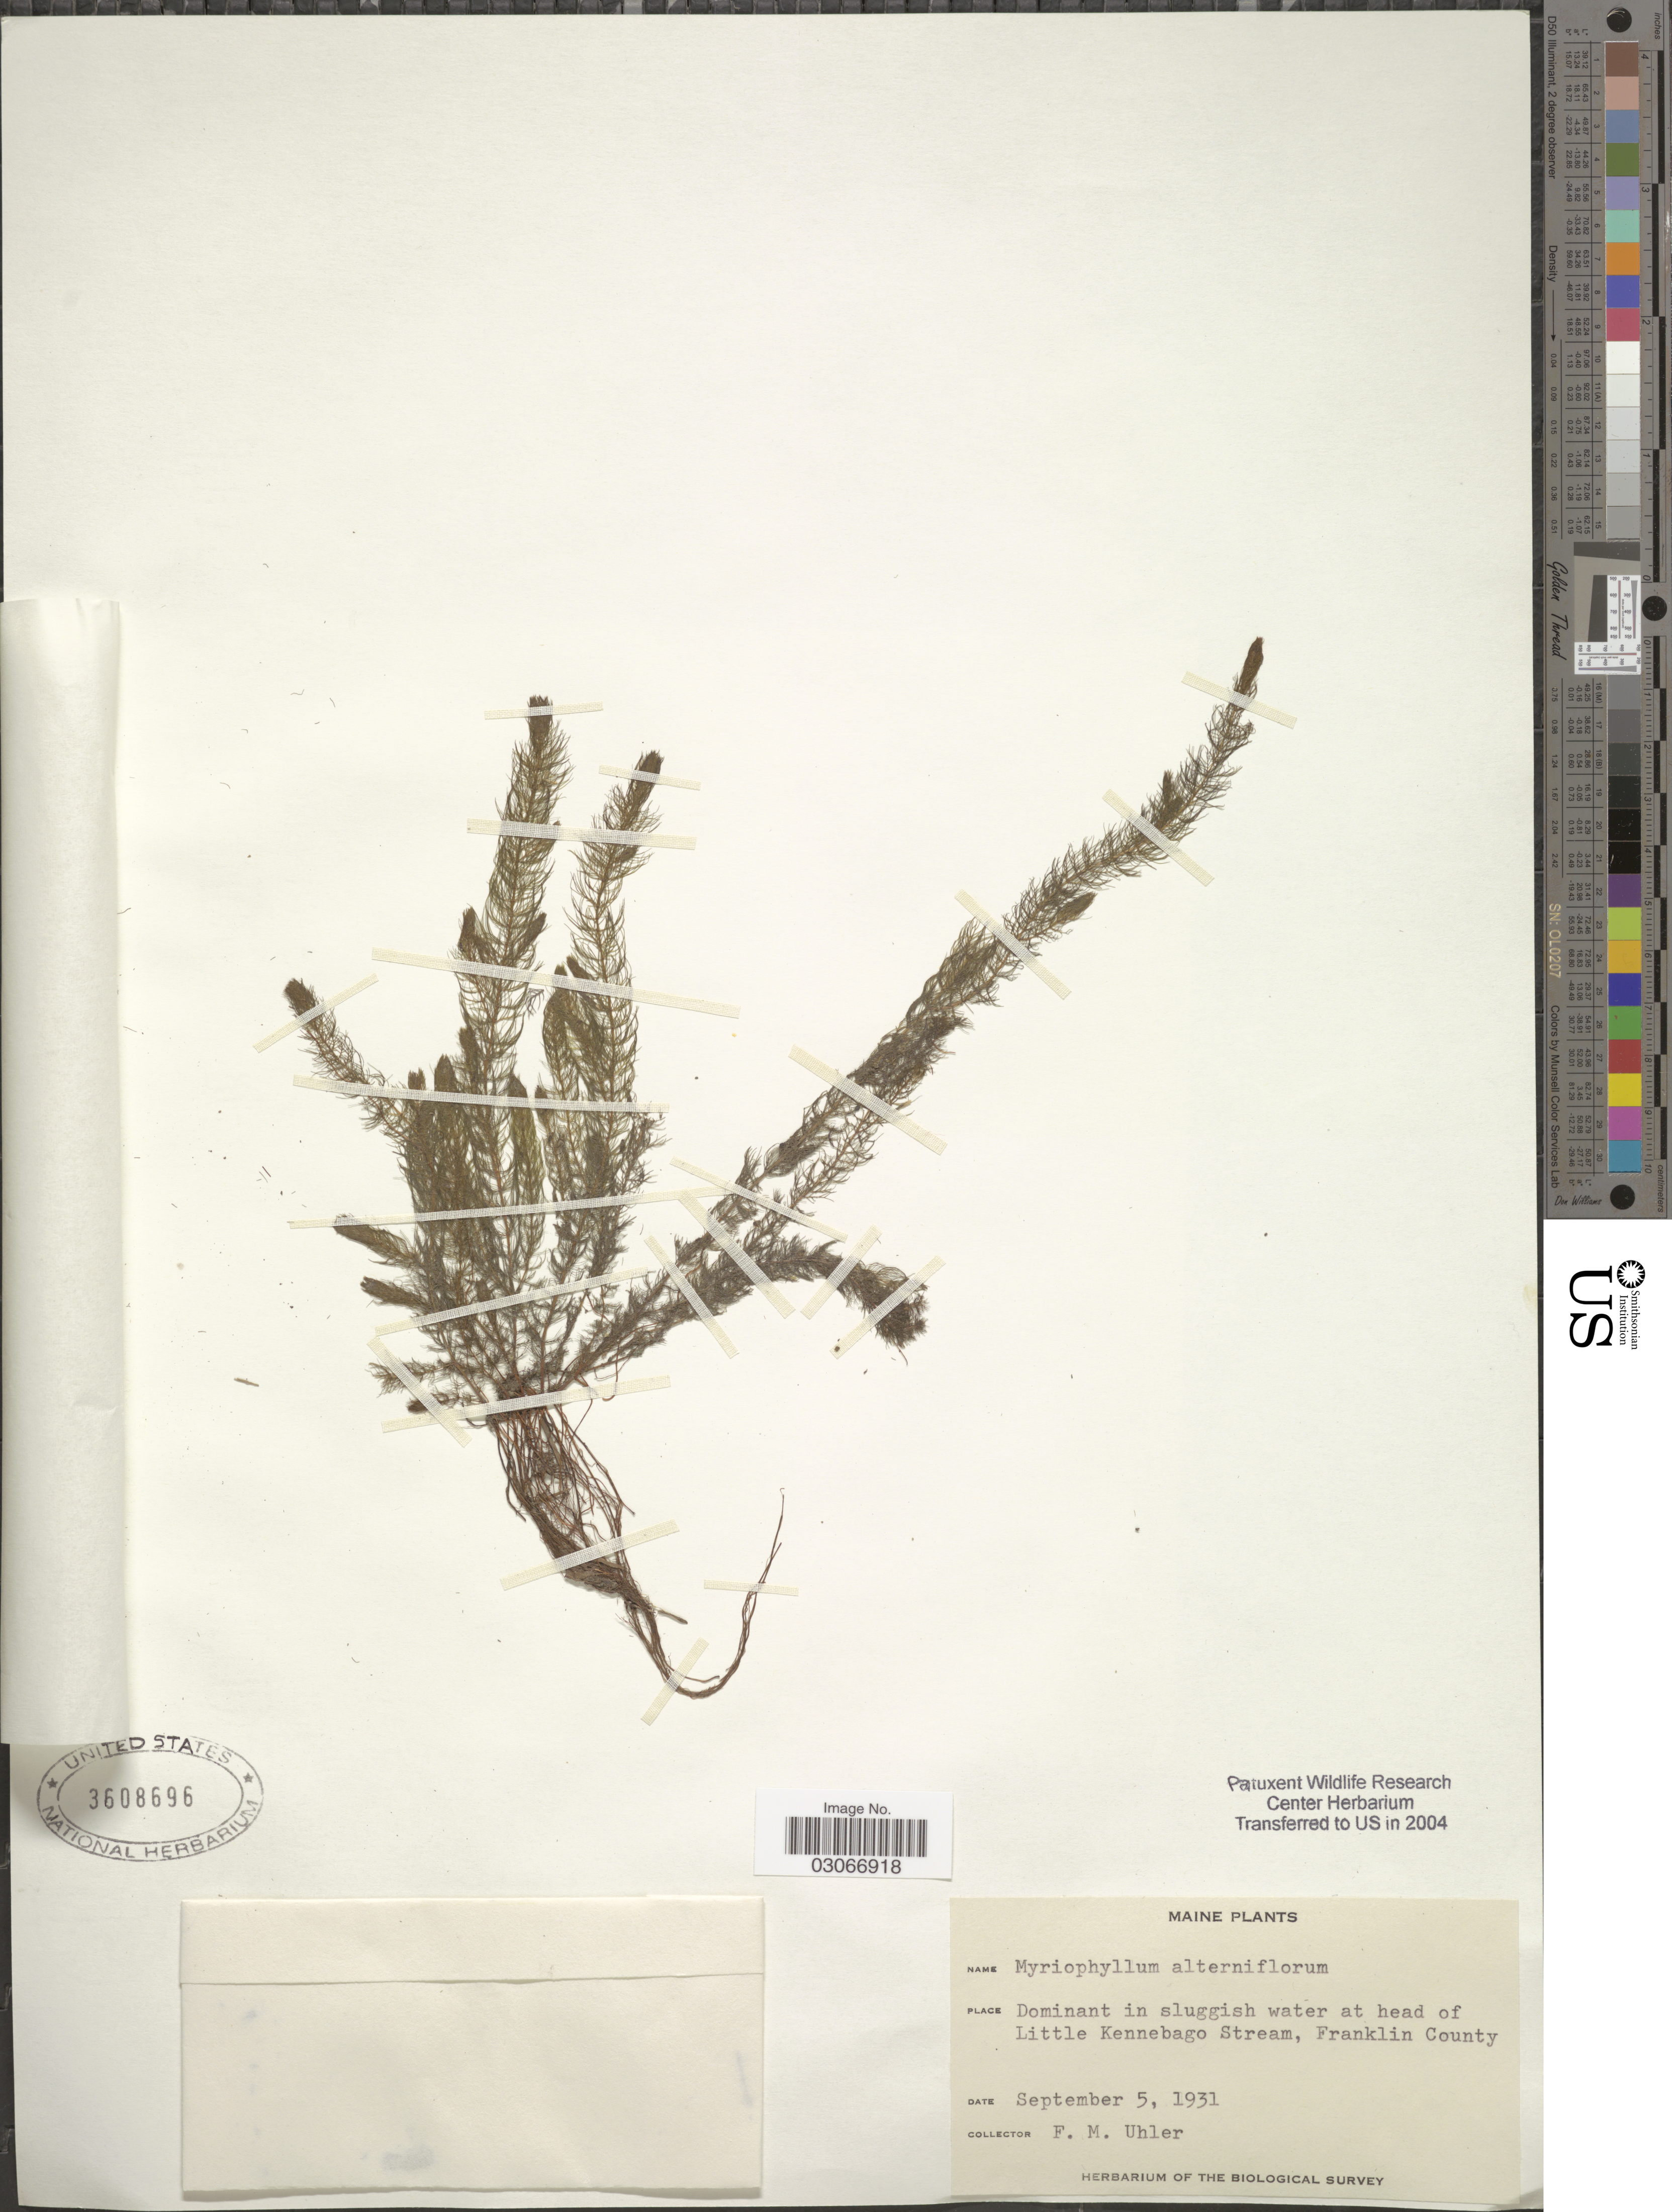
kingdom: Plantae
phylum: Tracheophyta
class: Magnoliopsida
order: Saxifragales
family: Haloragaceae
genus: Myriophyllum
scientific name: Myriophyllum alterniflorum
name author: DC.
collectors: F. M. Uhler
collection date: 1931-09-05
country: United States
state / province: Maine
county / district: Franklin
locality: Dominant in sluggish water at head of Little Kennebago Stream, Franklin County.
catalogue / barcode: US 3608696